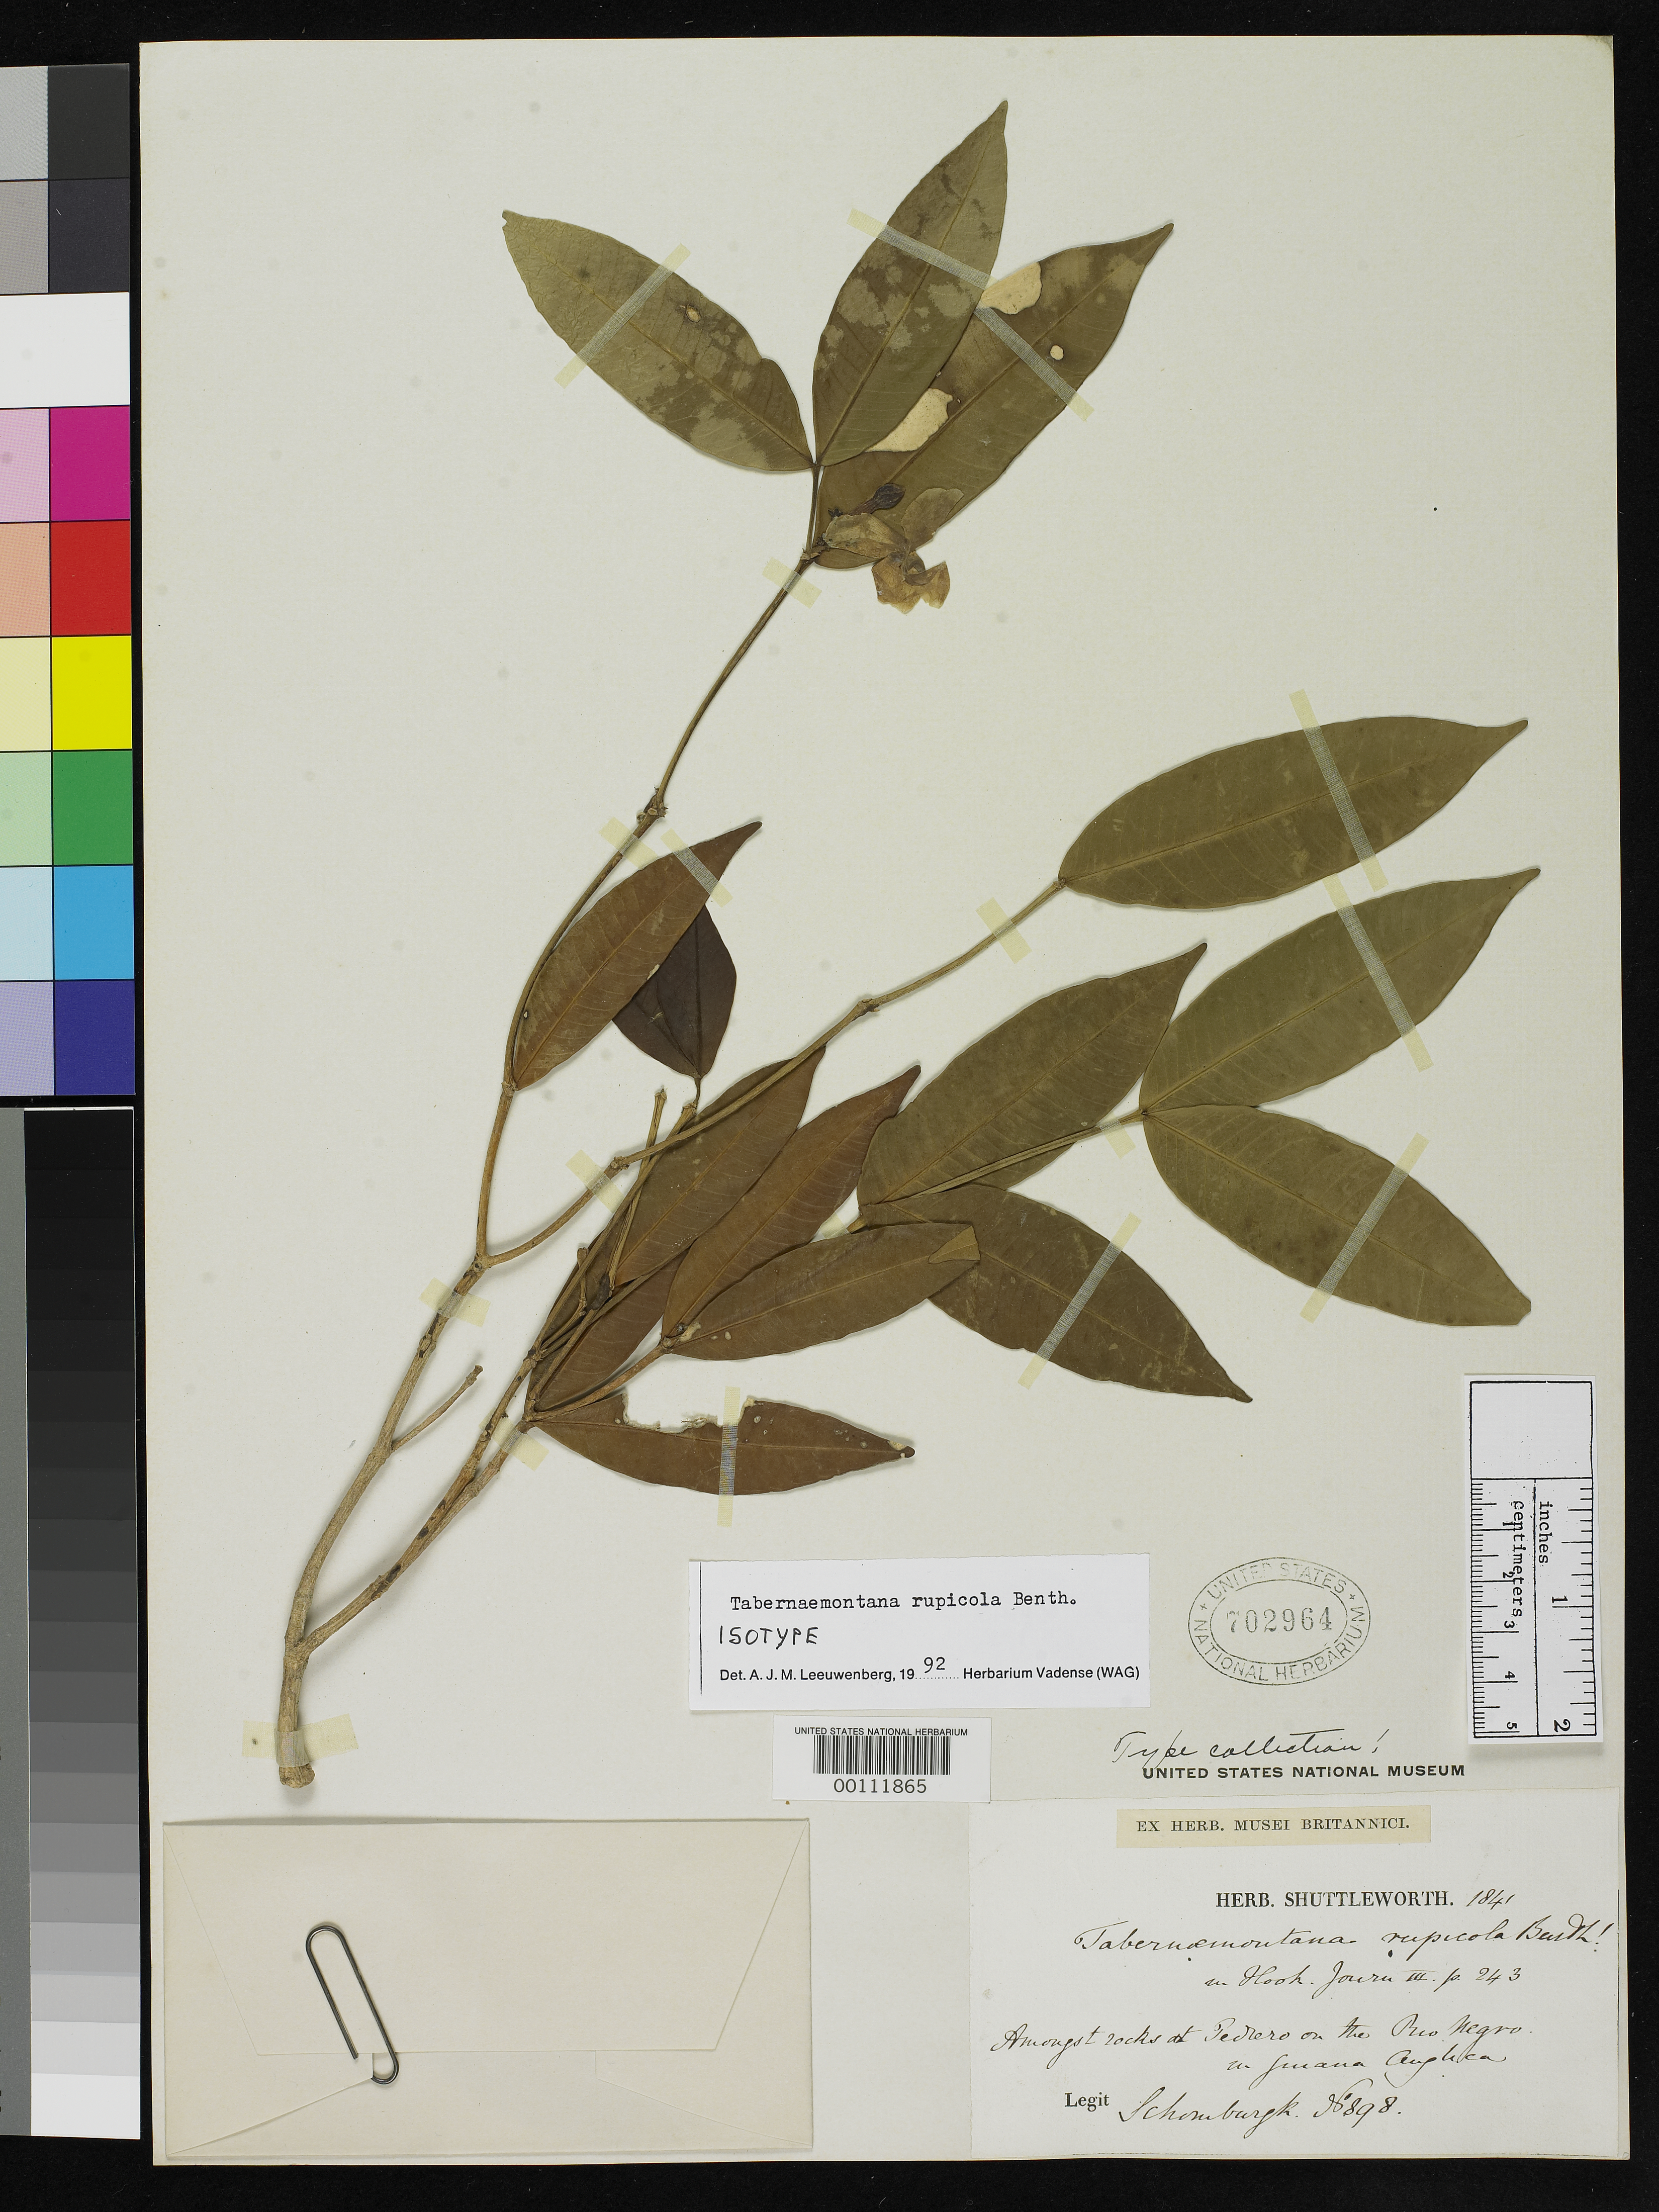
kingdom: Plantae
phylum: Tracheophyta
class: Magnoliopsida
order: Gentianales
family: Apocynaceae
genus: Tabernaemontana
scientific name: Tabernaemontana rupicola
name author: Benth.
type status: Isotype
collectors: M. R. Schomburgk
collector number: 898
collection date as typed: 1841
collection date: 1841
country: Guyana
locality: Pedrero on the Rio Negro.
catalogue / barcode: US 702964